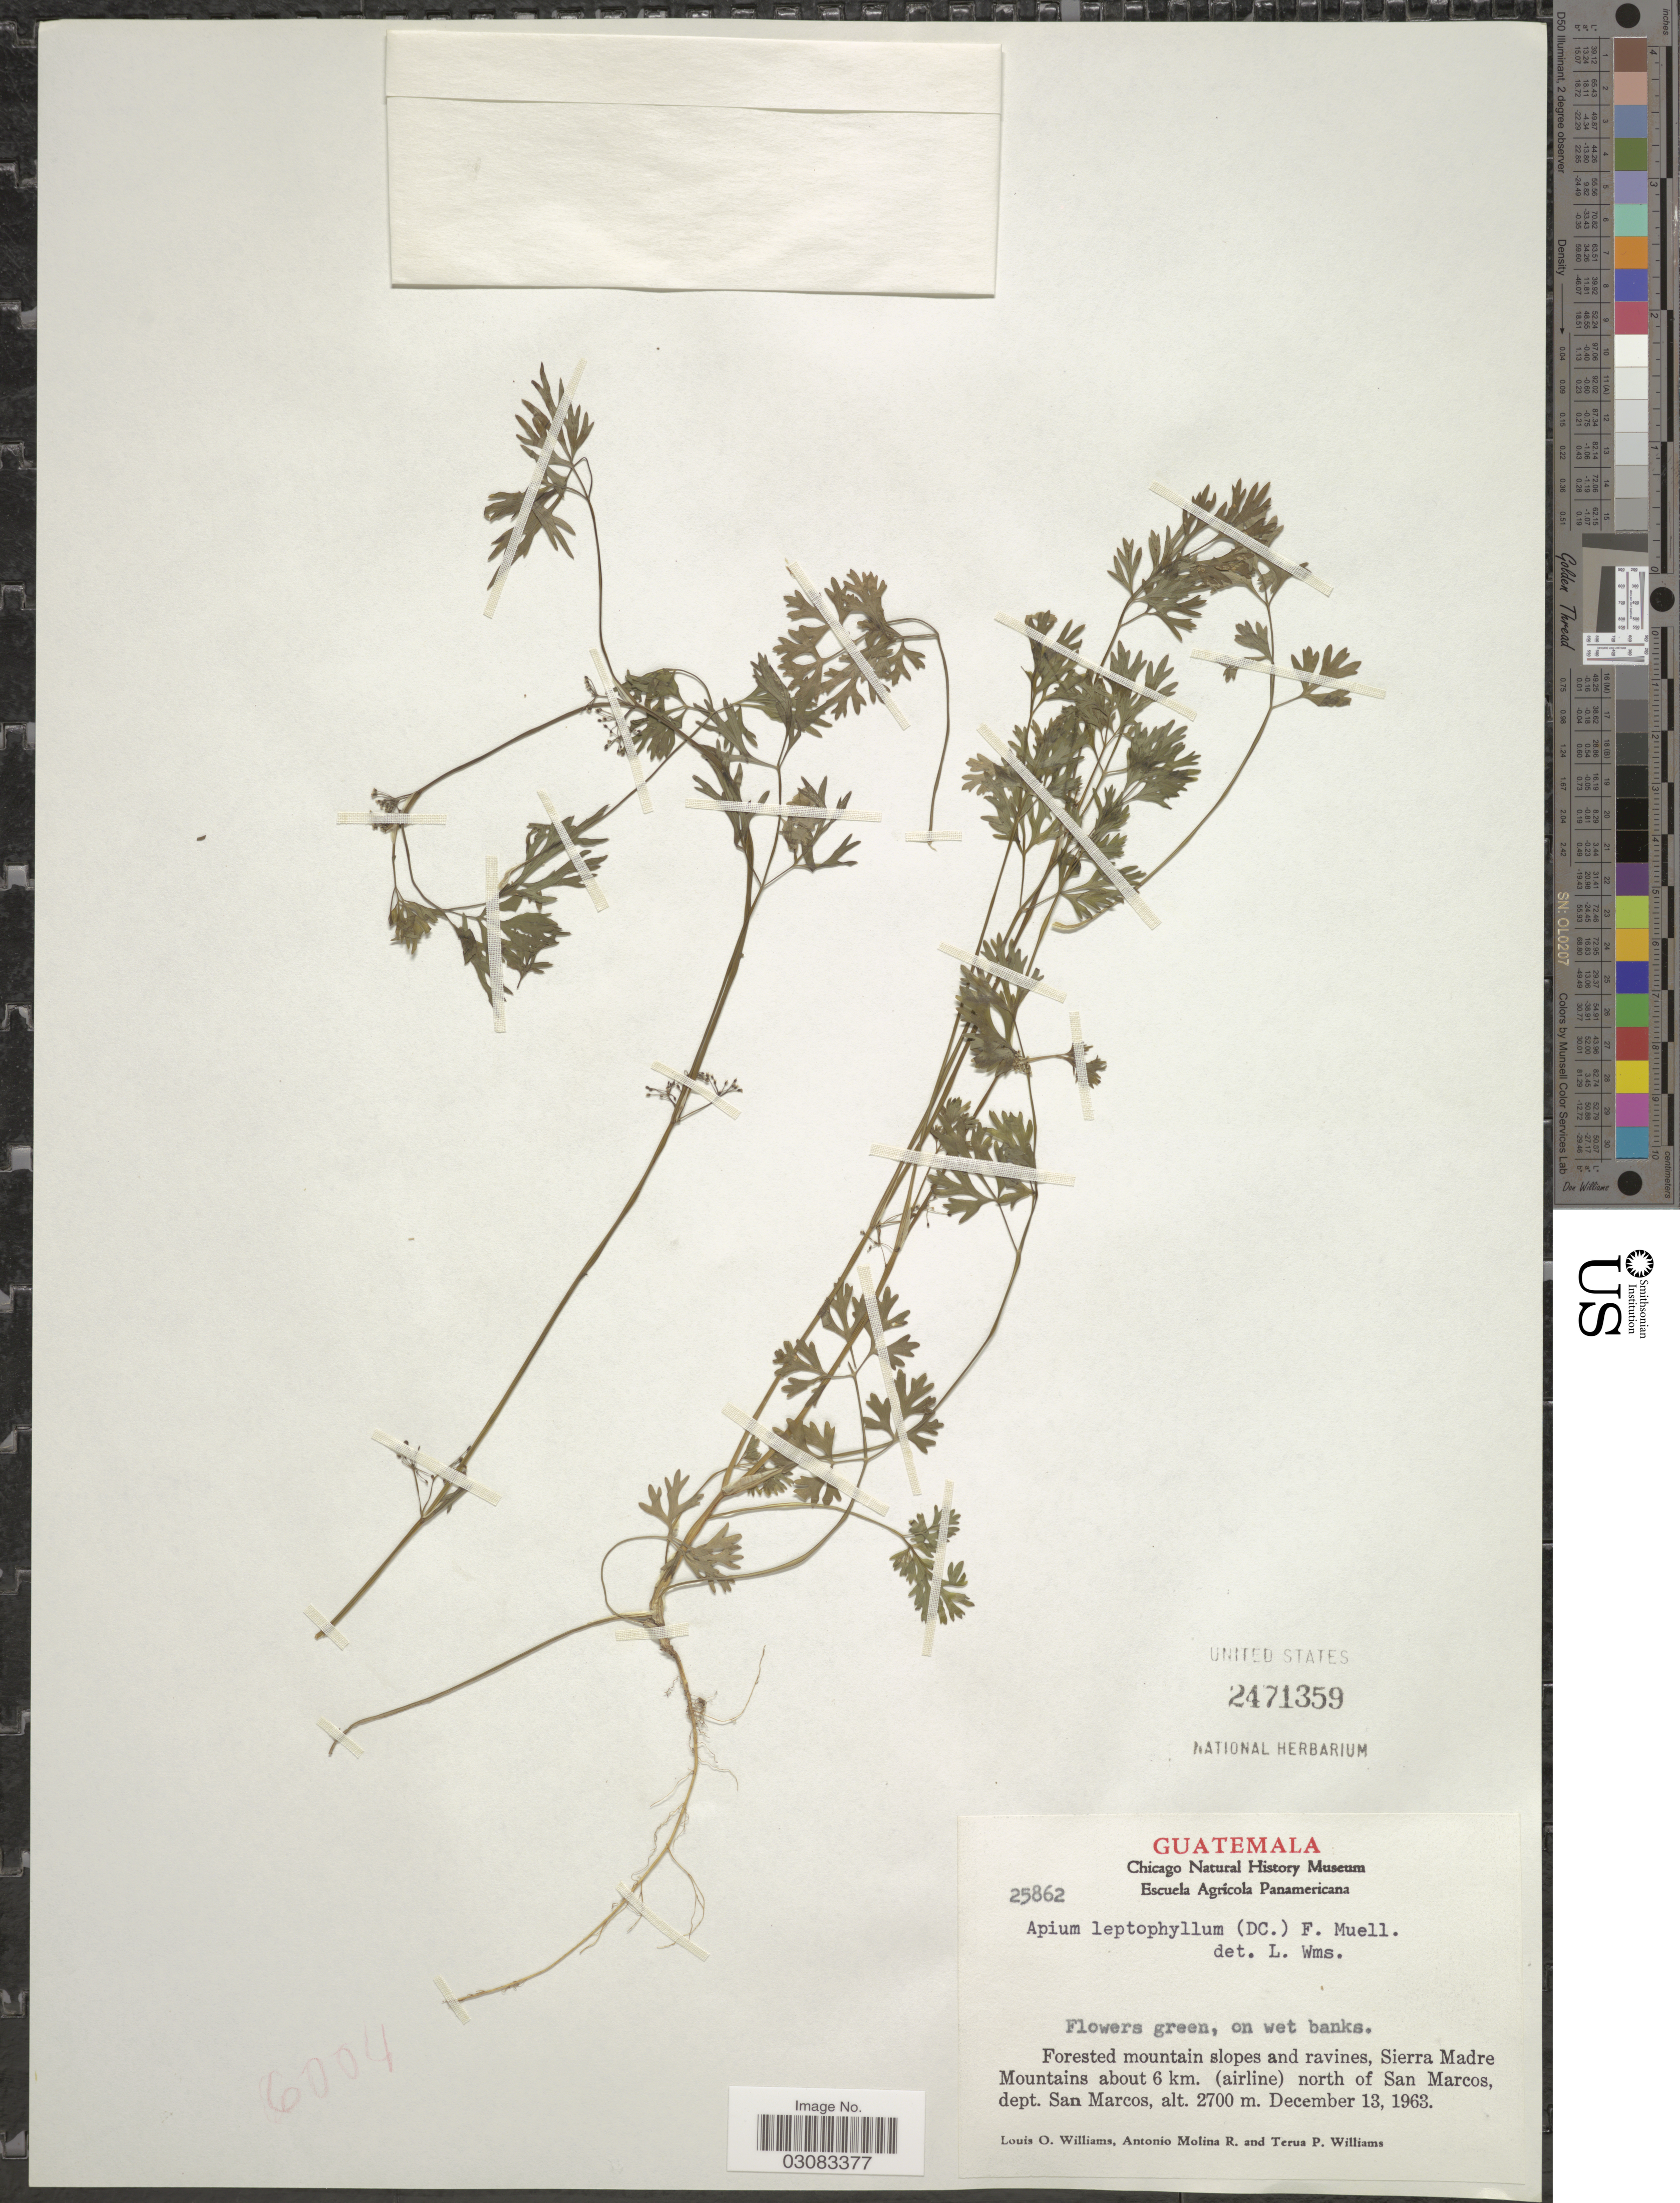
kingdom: Plantae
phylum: Tracheophyta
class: Magnoliopsida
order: Apiales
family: Apiaceae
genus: Cyclospermum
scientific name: Cyclospermum leptophyllum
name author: (Pers.) Sprague ex Britton & P. Wilson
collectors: L. O. Williams, A. Molina R. & T. Williams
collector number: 25862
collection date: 1963-12-13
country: Guatemala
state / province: San Marcos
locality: Sierra Madre Mountains about 6 km. (airline) north of San Marcos, Dept. San Marcos.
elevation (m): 2700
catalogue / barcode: US 2471359